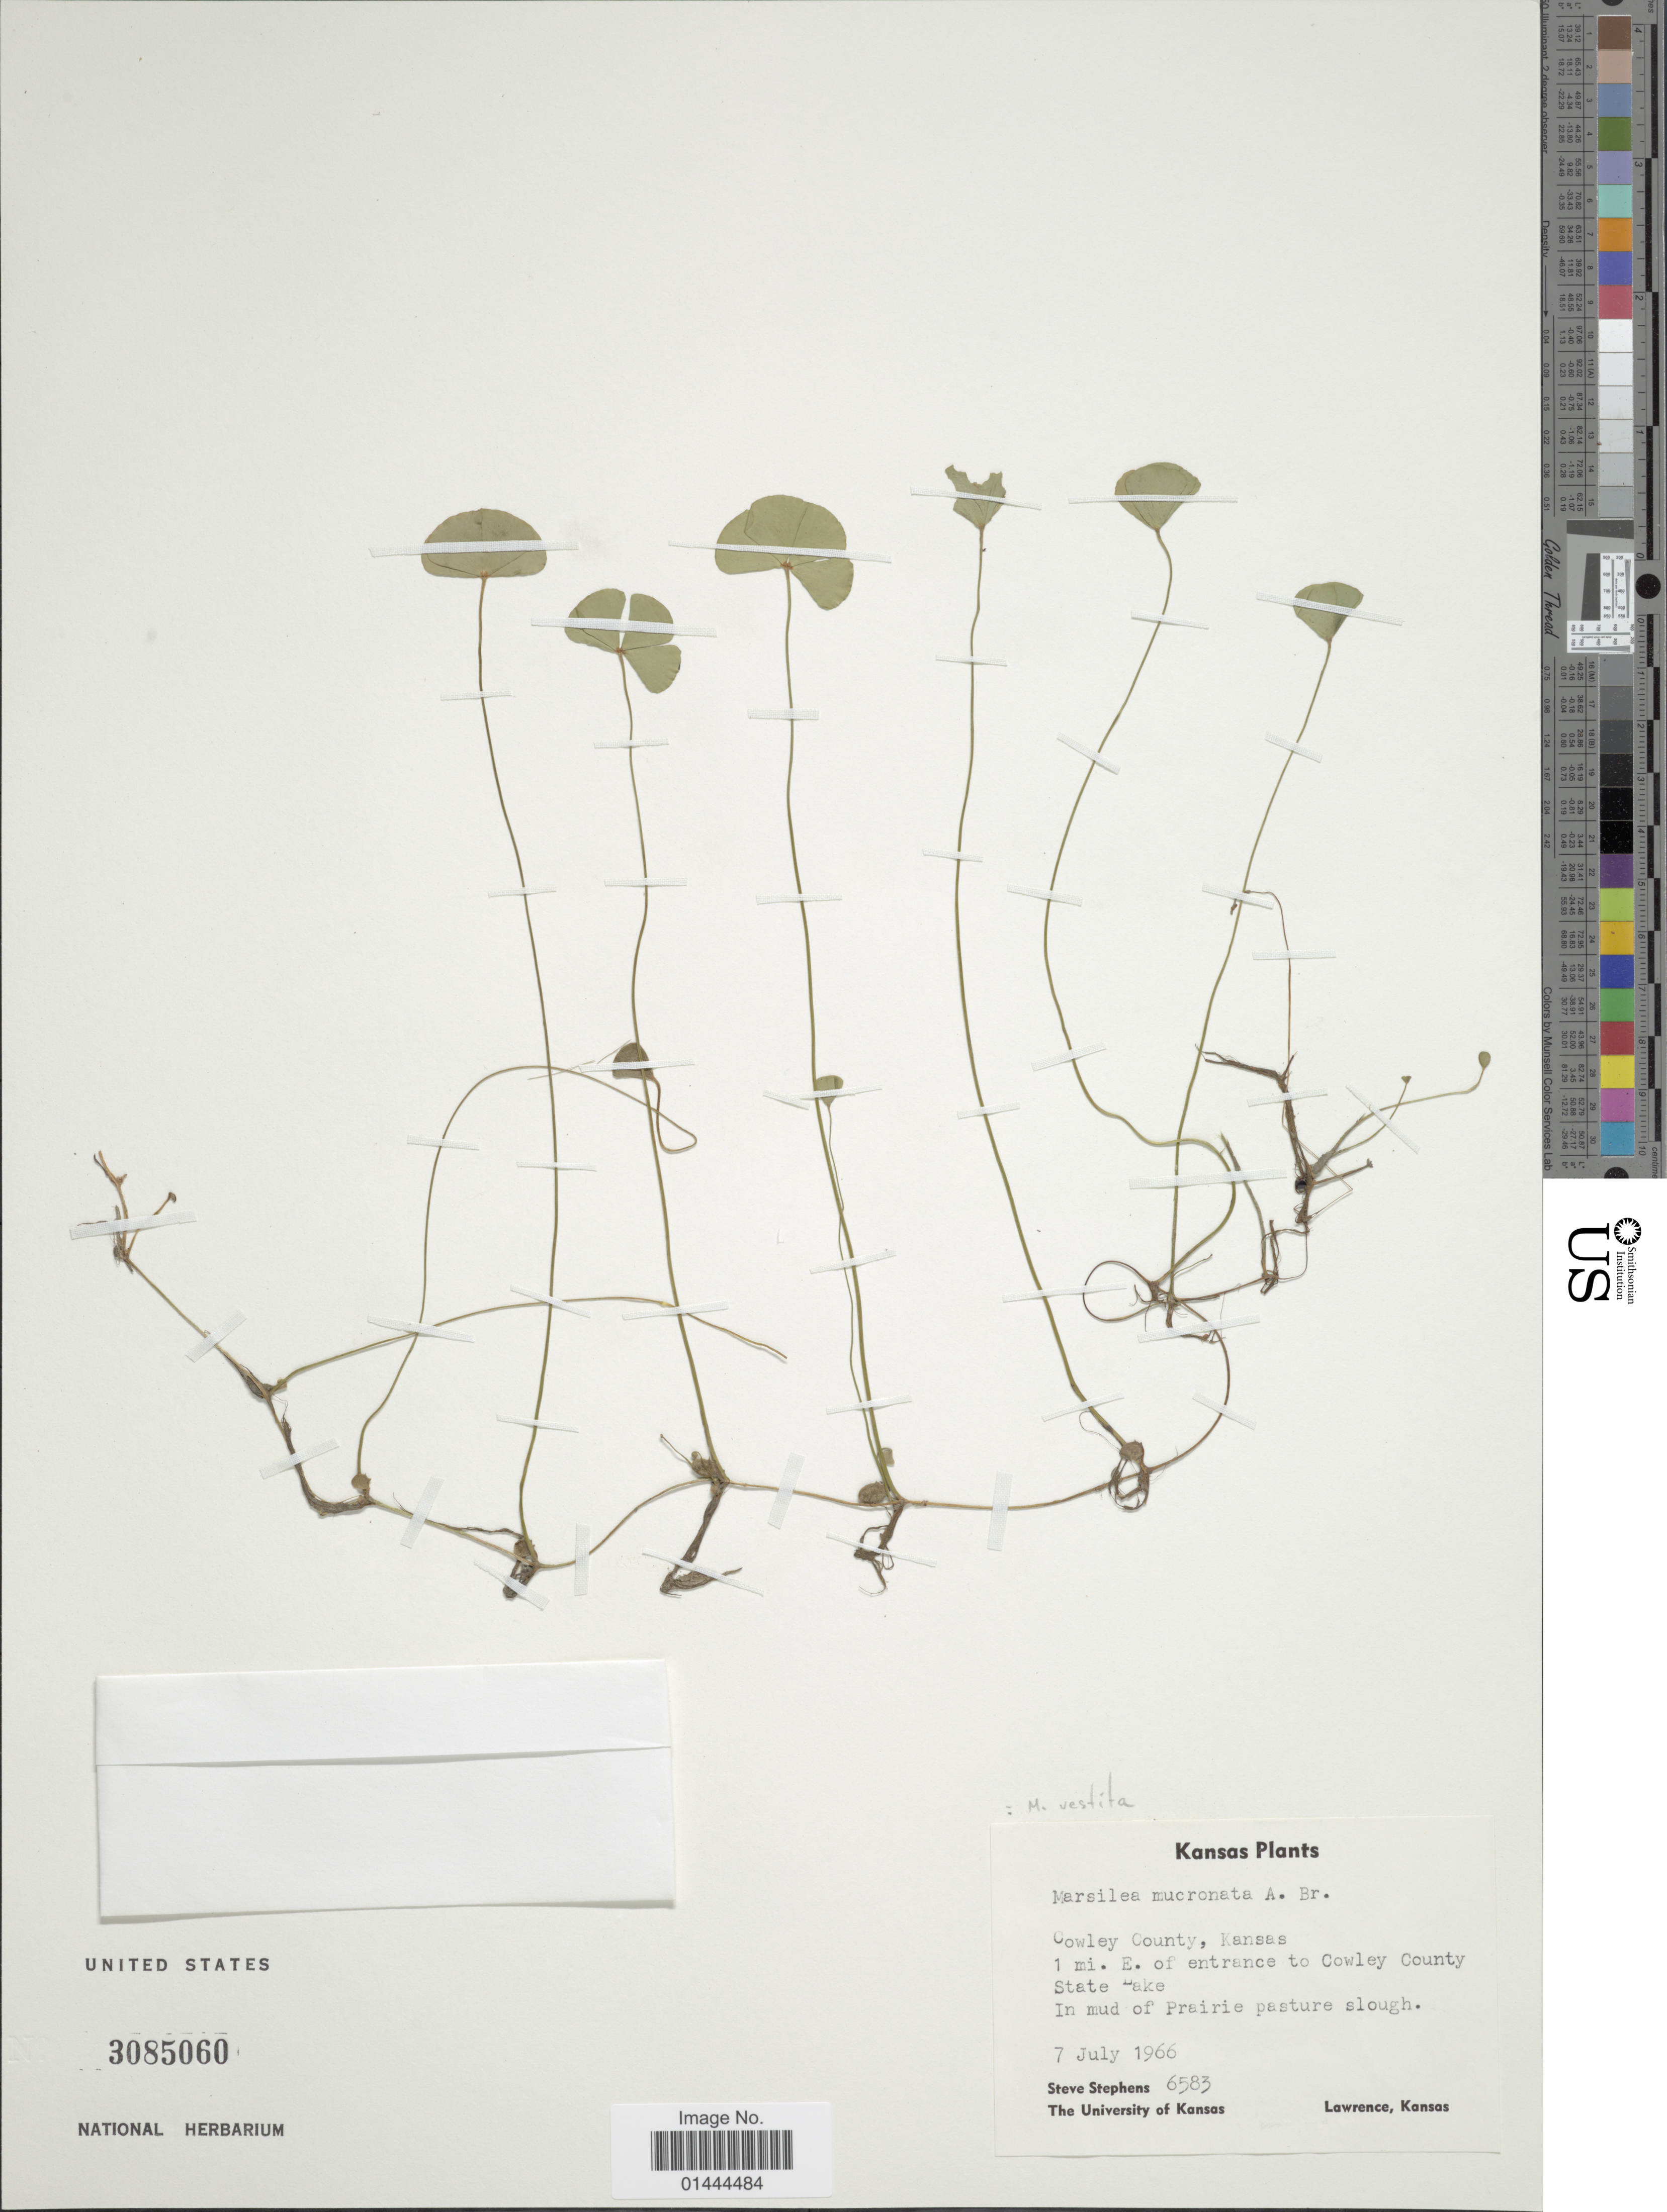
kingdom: Plantae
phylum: Tracheophyta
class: Polypodiopsida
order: Salviniales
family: Marsileaceae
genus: Marsilea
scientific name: Marsilea vestita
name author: Hook. & Grev.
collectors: S. Stephens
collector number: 6583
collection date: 1966-07-07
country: United States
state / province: Kansas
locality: Cowley County, 1 mi. E. of entrance to Cowley County, State Lake, in mud Prairie pasture slough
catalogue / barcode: US 3085060